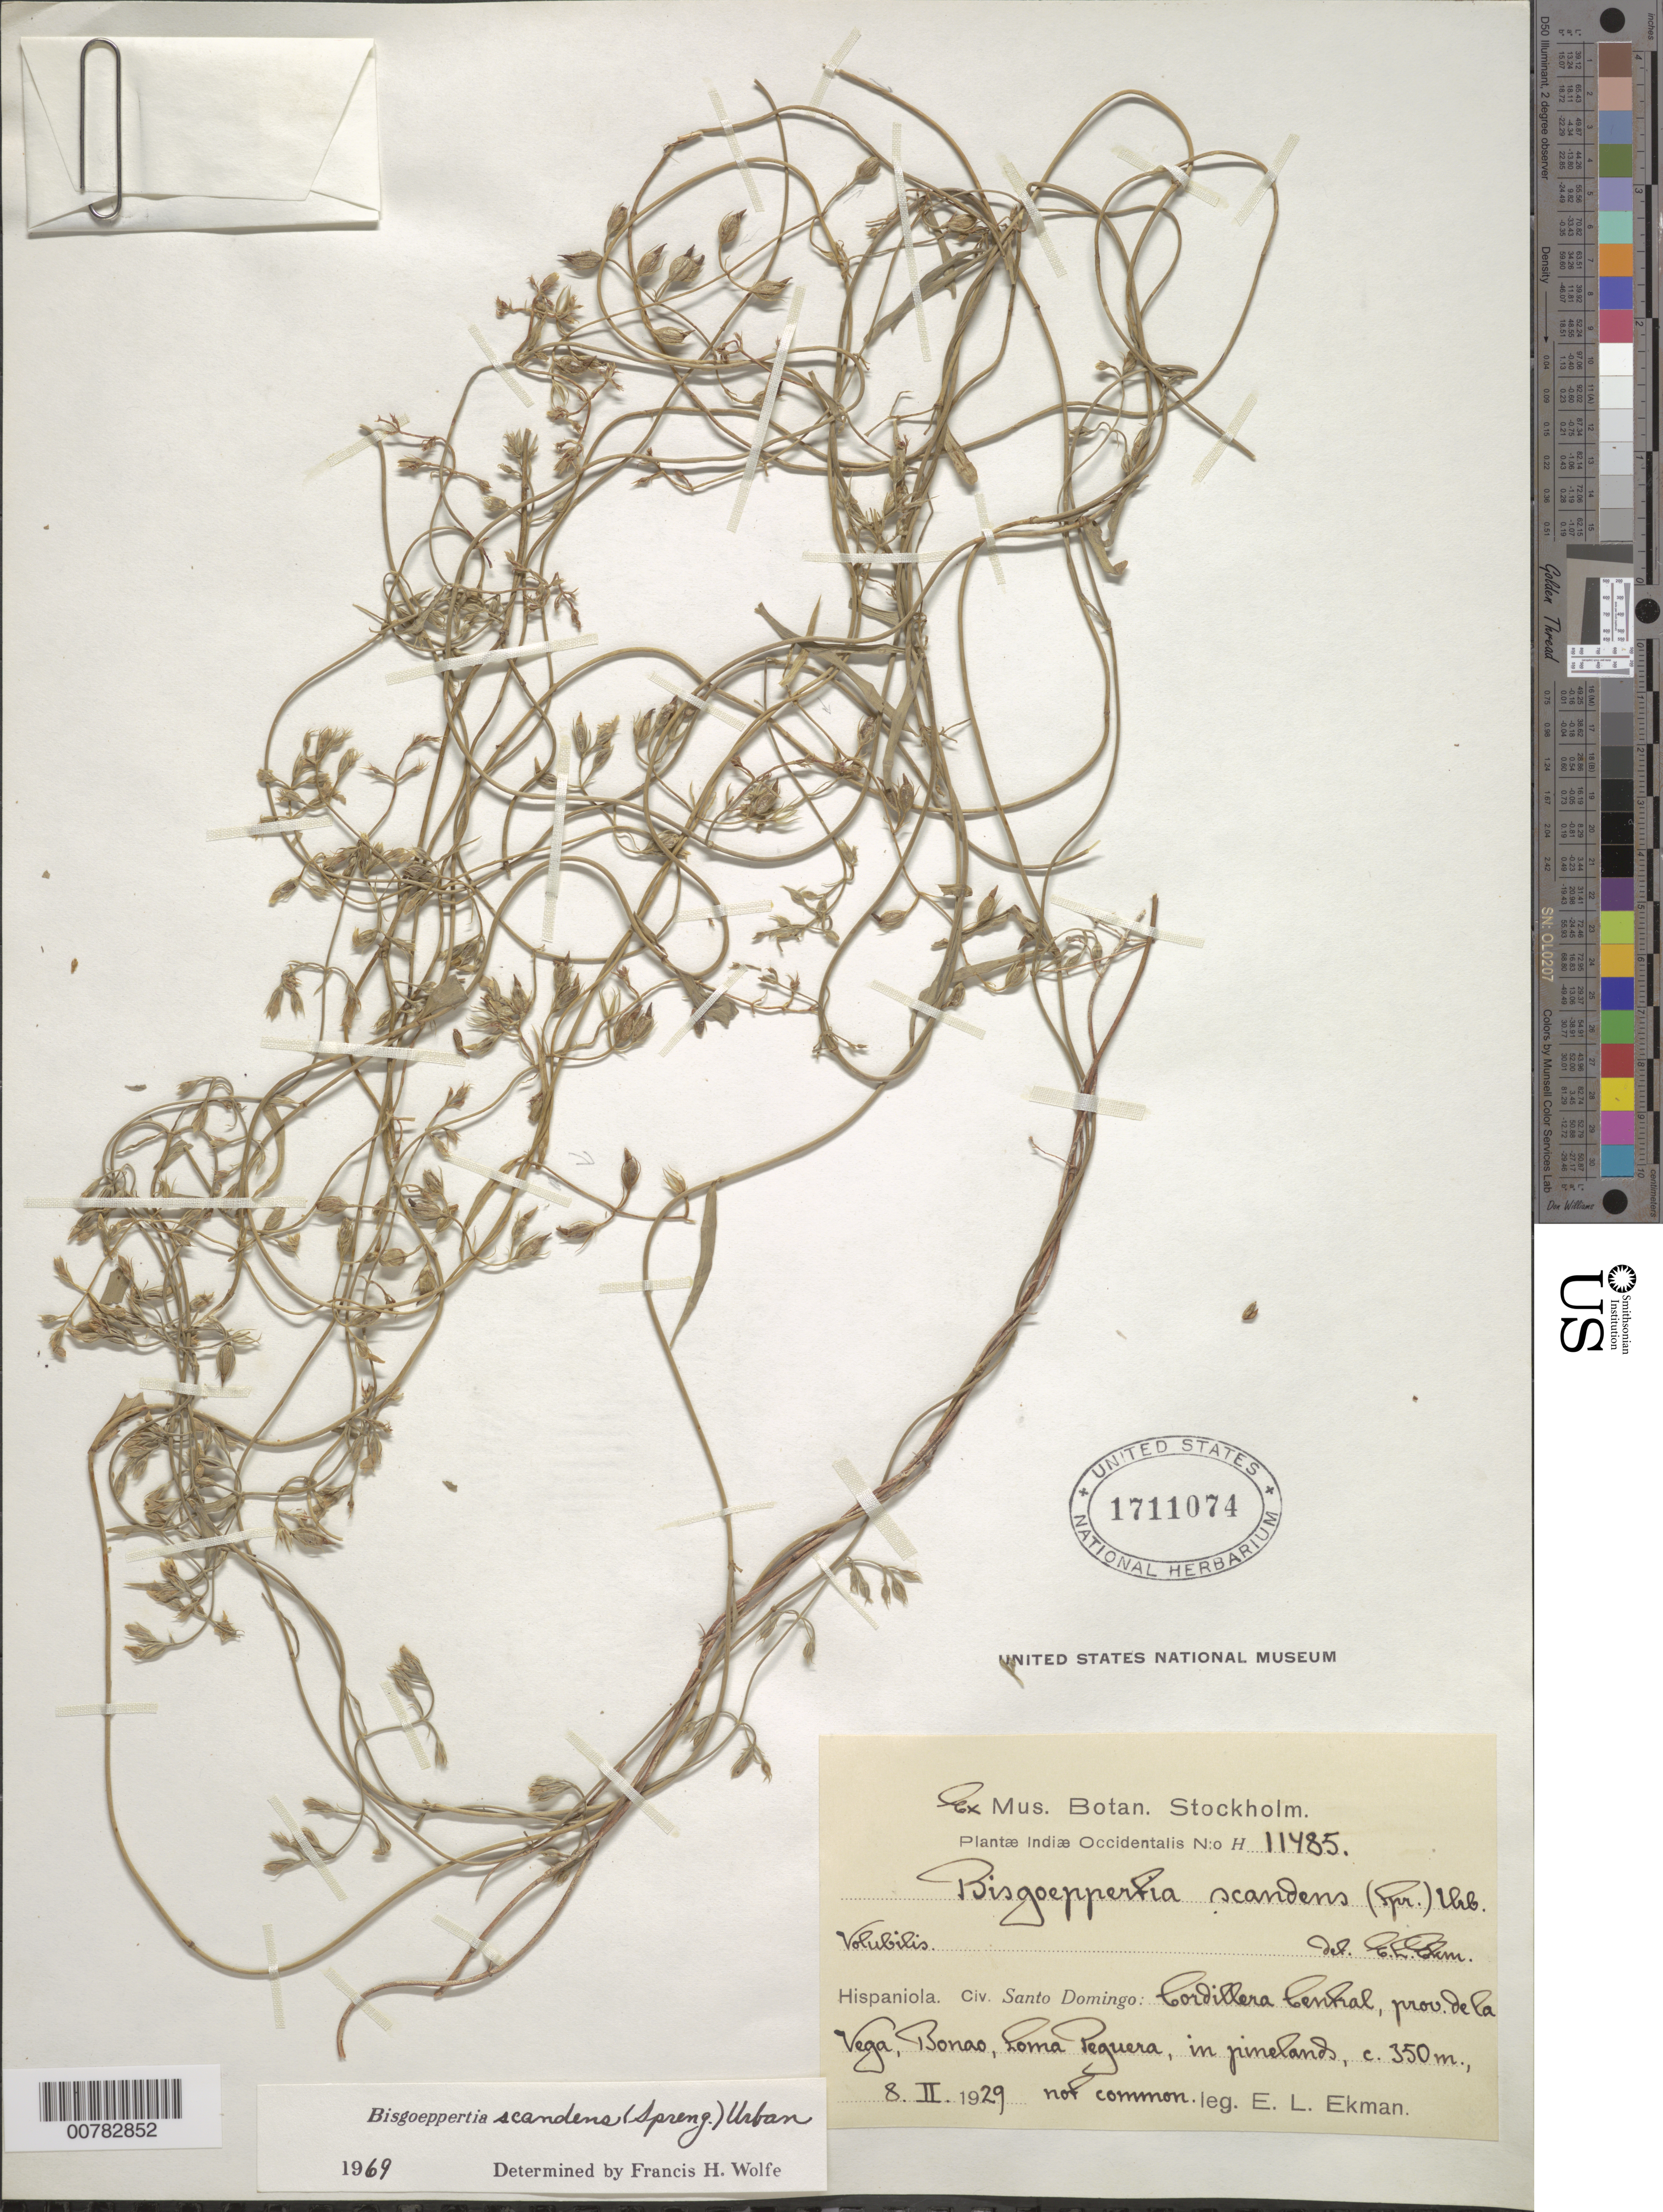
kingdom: Plantae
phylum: Tracheophyta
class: Magnoliopsida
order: Gentianales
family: Gentianaceae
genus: Bisgoeppertia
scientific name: Bisgoeppertia scandens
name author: (Spreng.) Urb.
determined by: Wolfe, F. H.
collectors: E. L. Ekman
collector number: H 11485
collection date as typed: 08 Feb 1929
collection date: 1929-02-08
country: Dominican Republic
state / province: La Vega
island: Hispaniola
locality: Cordillera Central, Bonao, Loma Peguera.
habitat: In pinelands.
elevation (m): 350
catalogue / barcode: US 1711074